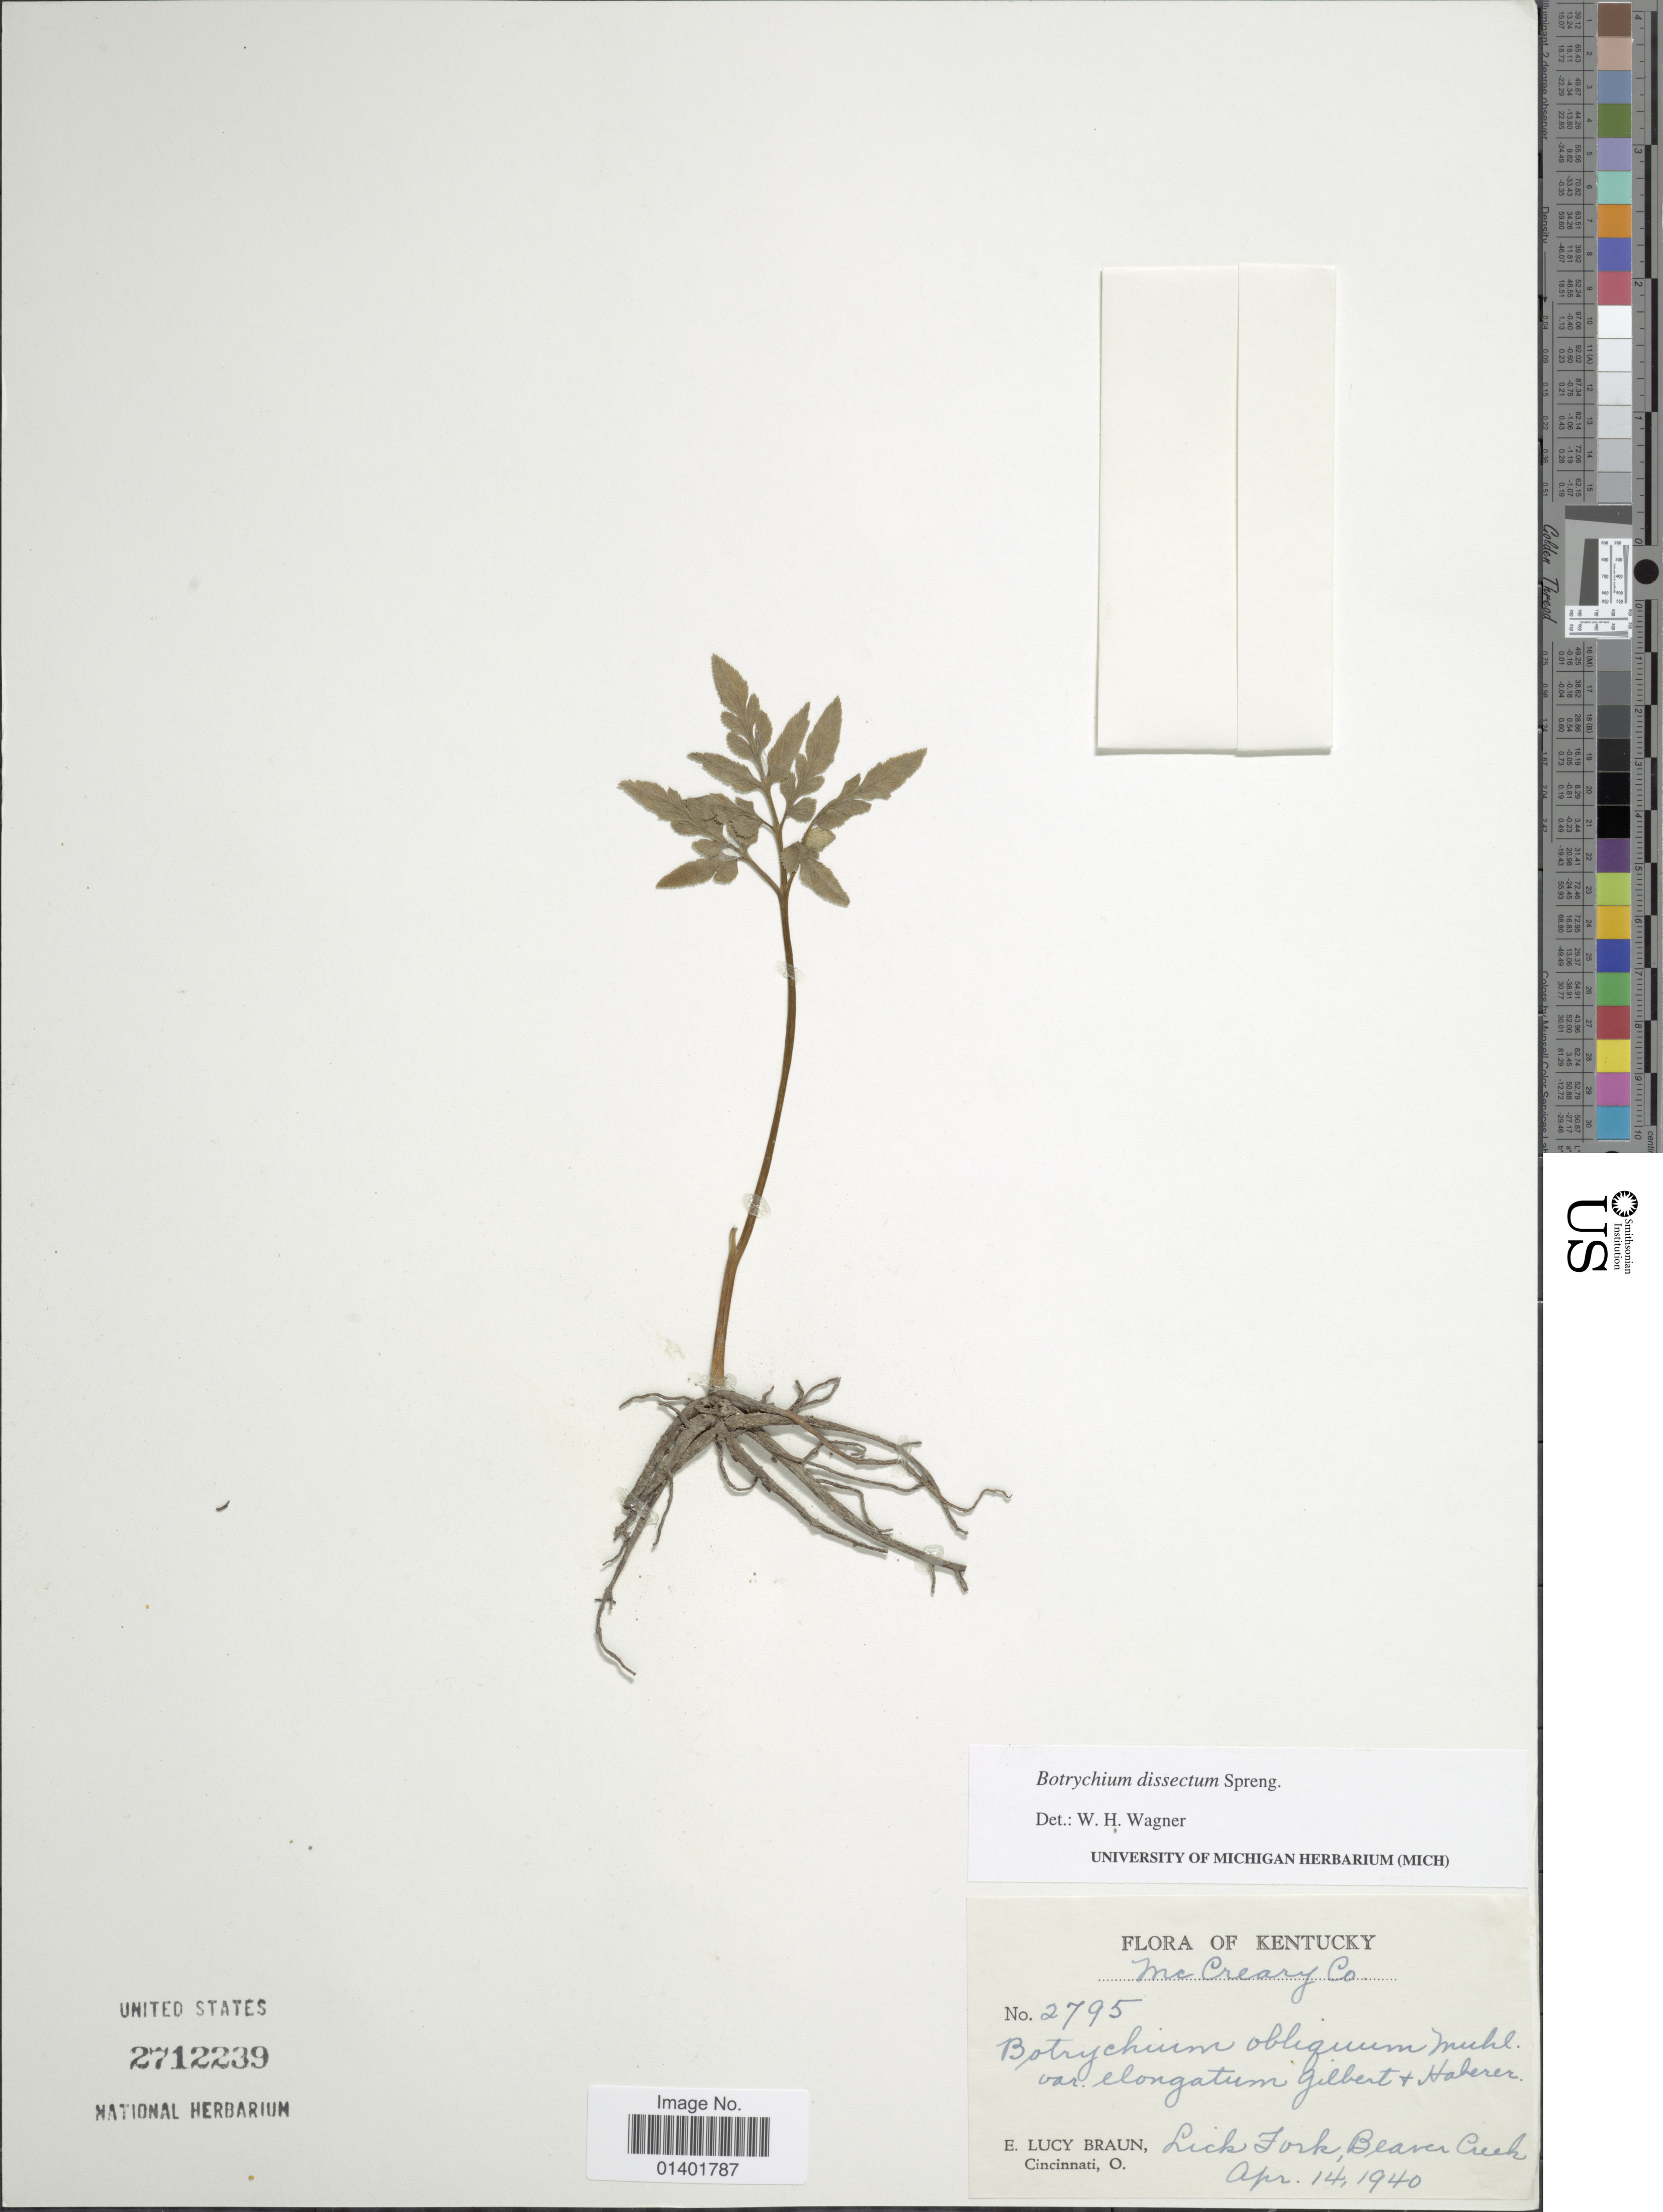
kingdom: Plantae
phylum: Tracheophyta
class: Polypodiopsida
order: Ophioglossales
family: Ophioglossaceae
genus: Botrychium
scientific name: Botrychium dissectum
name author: Spreng.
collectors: E. L. Braun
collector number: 2795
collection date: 1940-04-15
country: United States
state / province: Kentucky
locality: Mc. Creary Co., Lick Fork, Beaver Peak.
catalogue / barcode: US 2712239